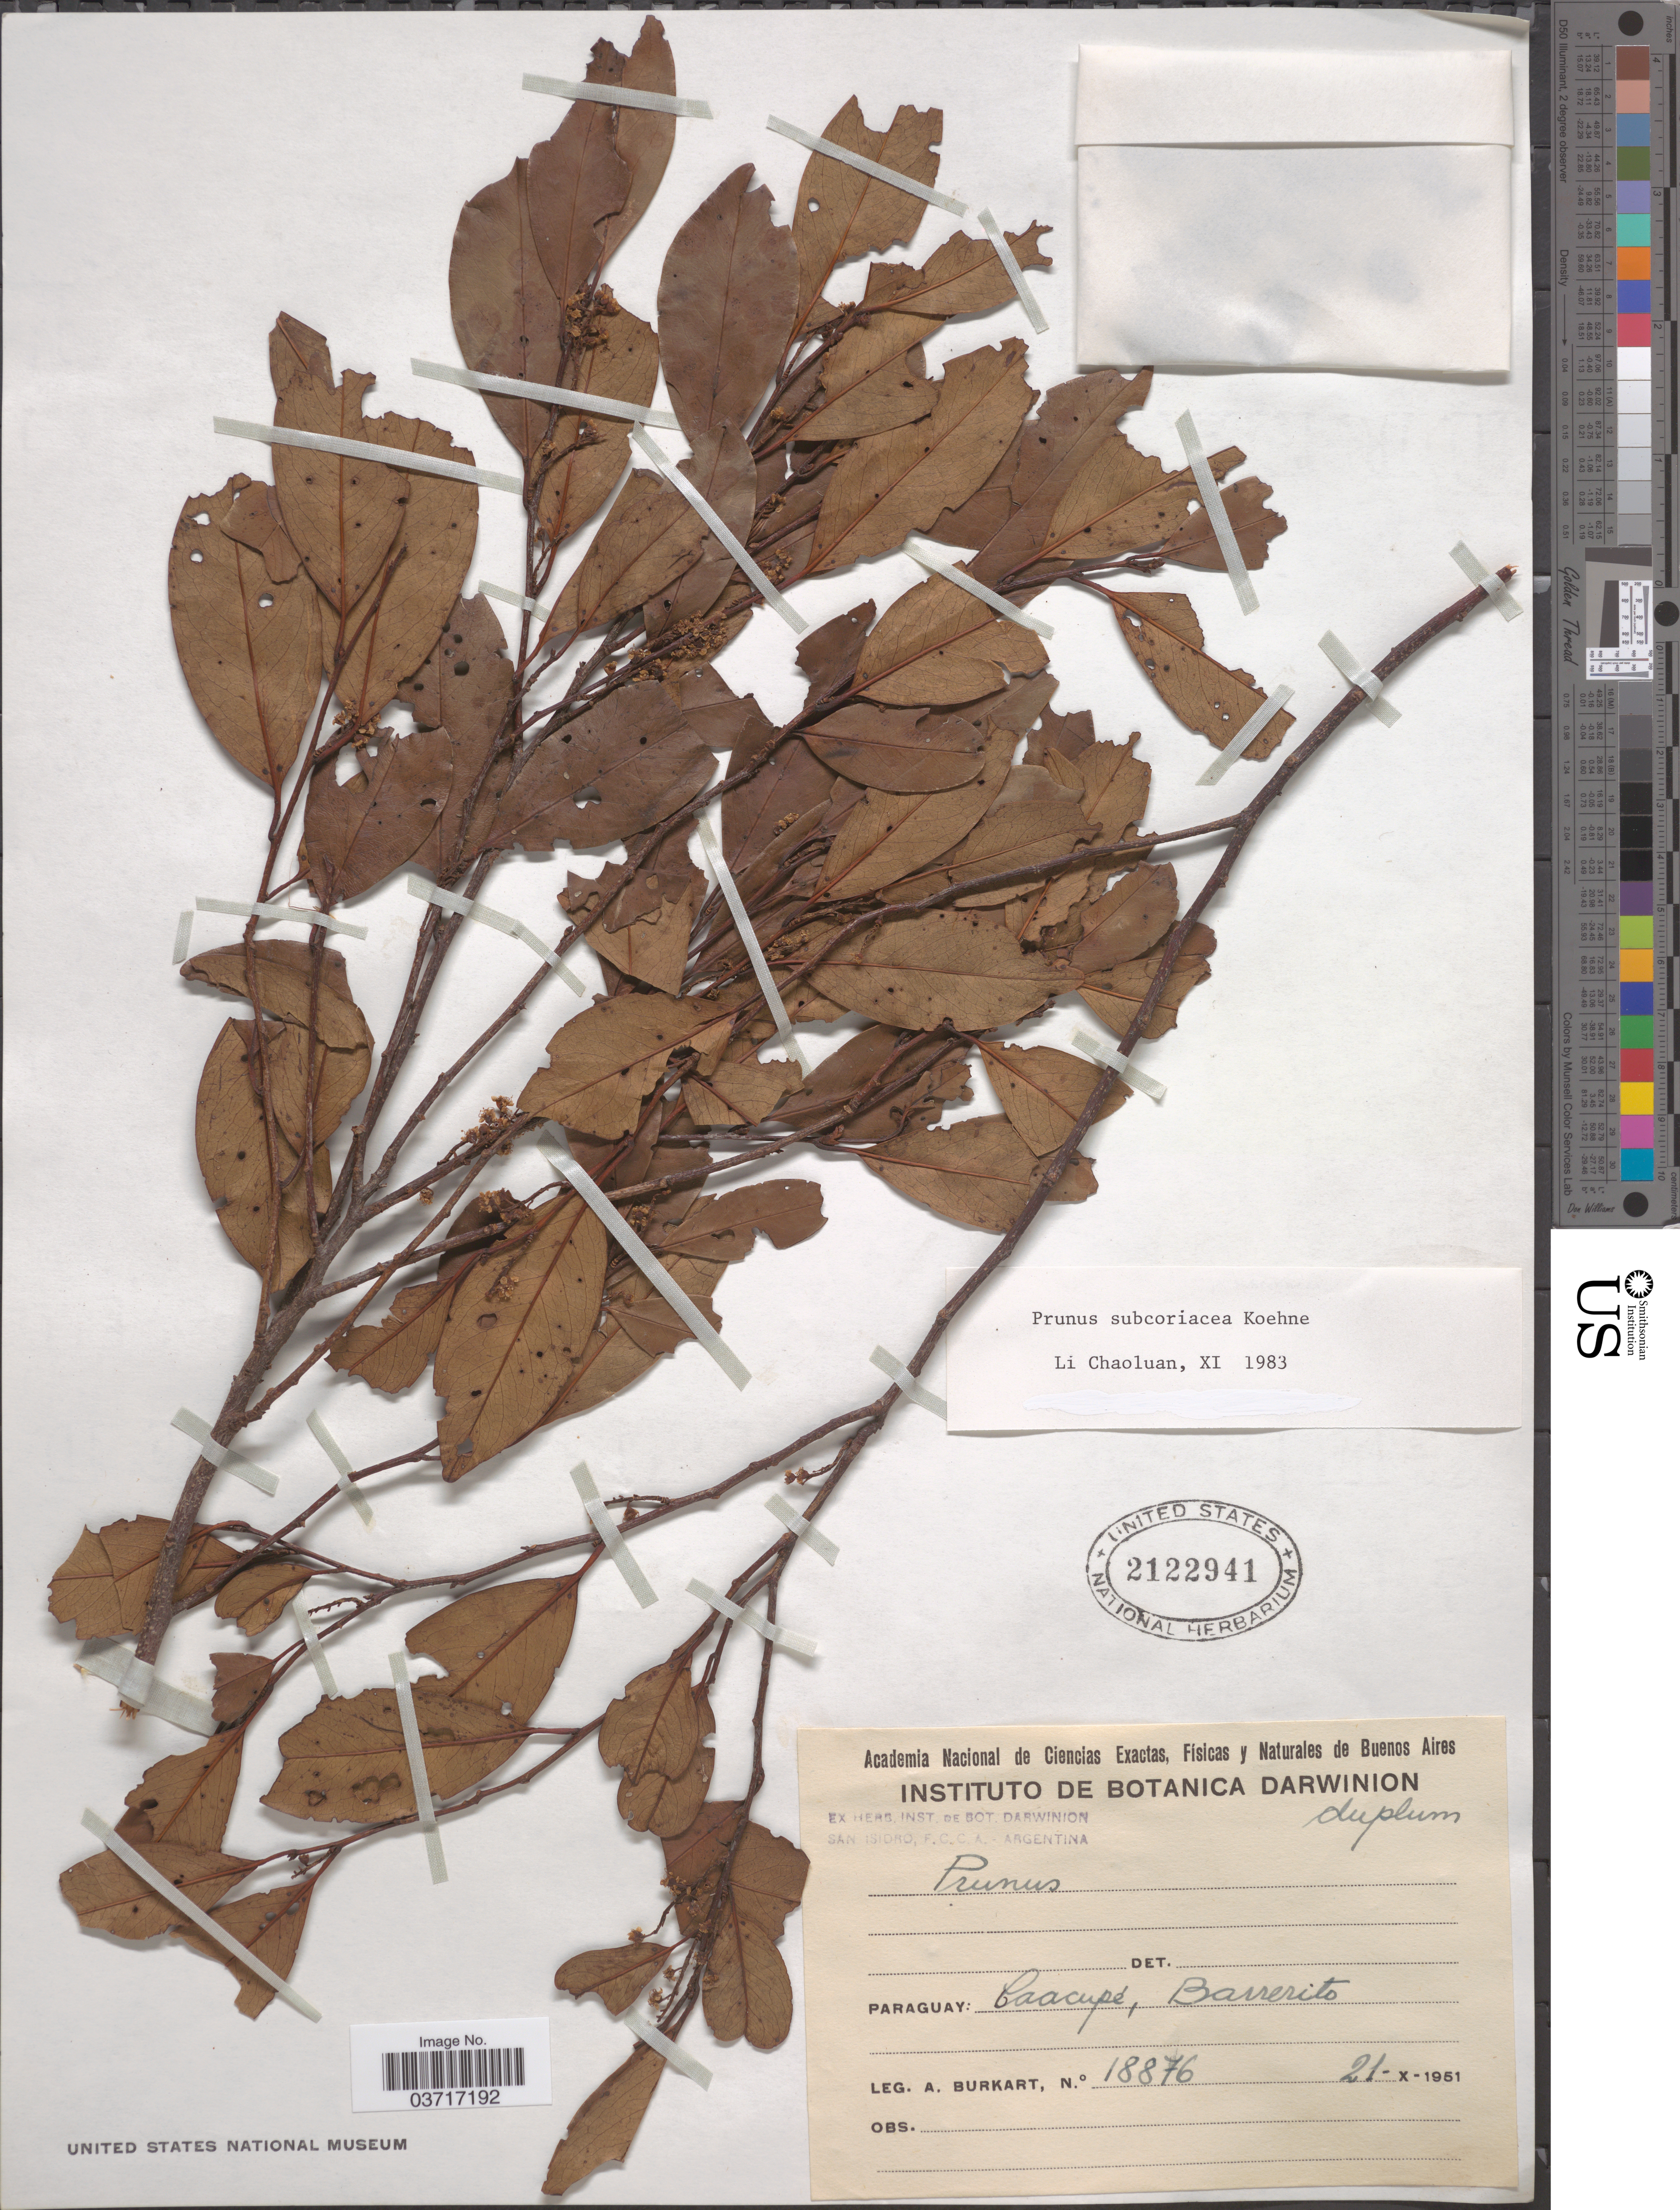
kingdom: Plantae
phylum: Tracheophyta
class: Magnoliopsida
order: Rosales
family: Rosaceae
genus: Prunus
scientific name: Prunus subcoriacea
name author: Koehne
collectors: A. E. Burkart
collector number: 18876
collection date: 1951-10-21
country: Paraguay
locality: Caacupé, Barrerito.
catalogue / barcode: US 2122941